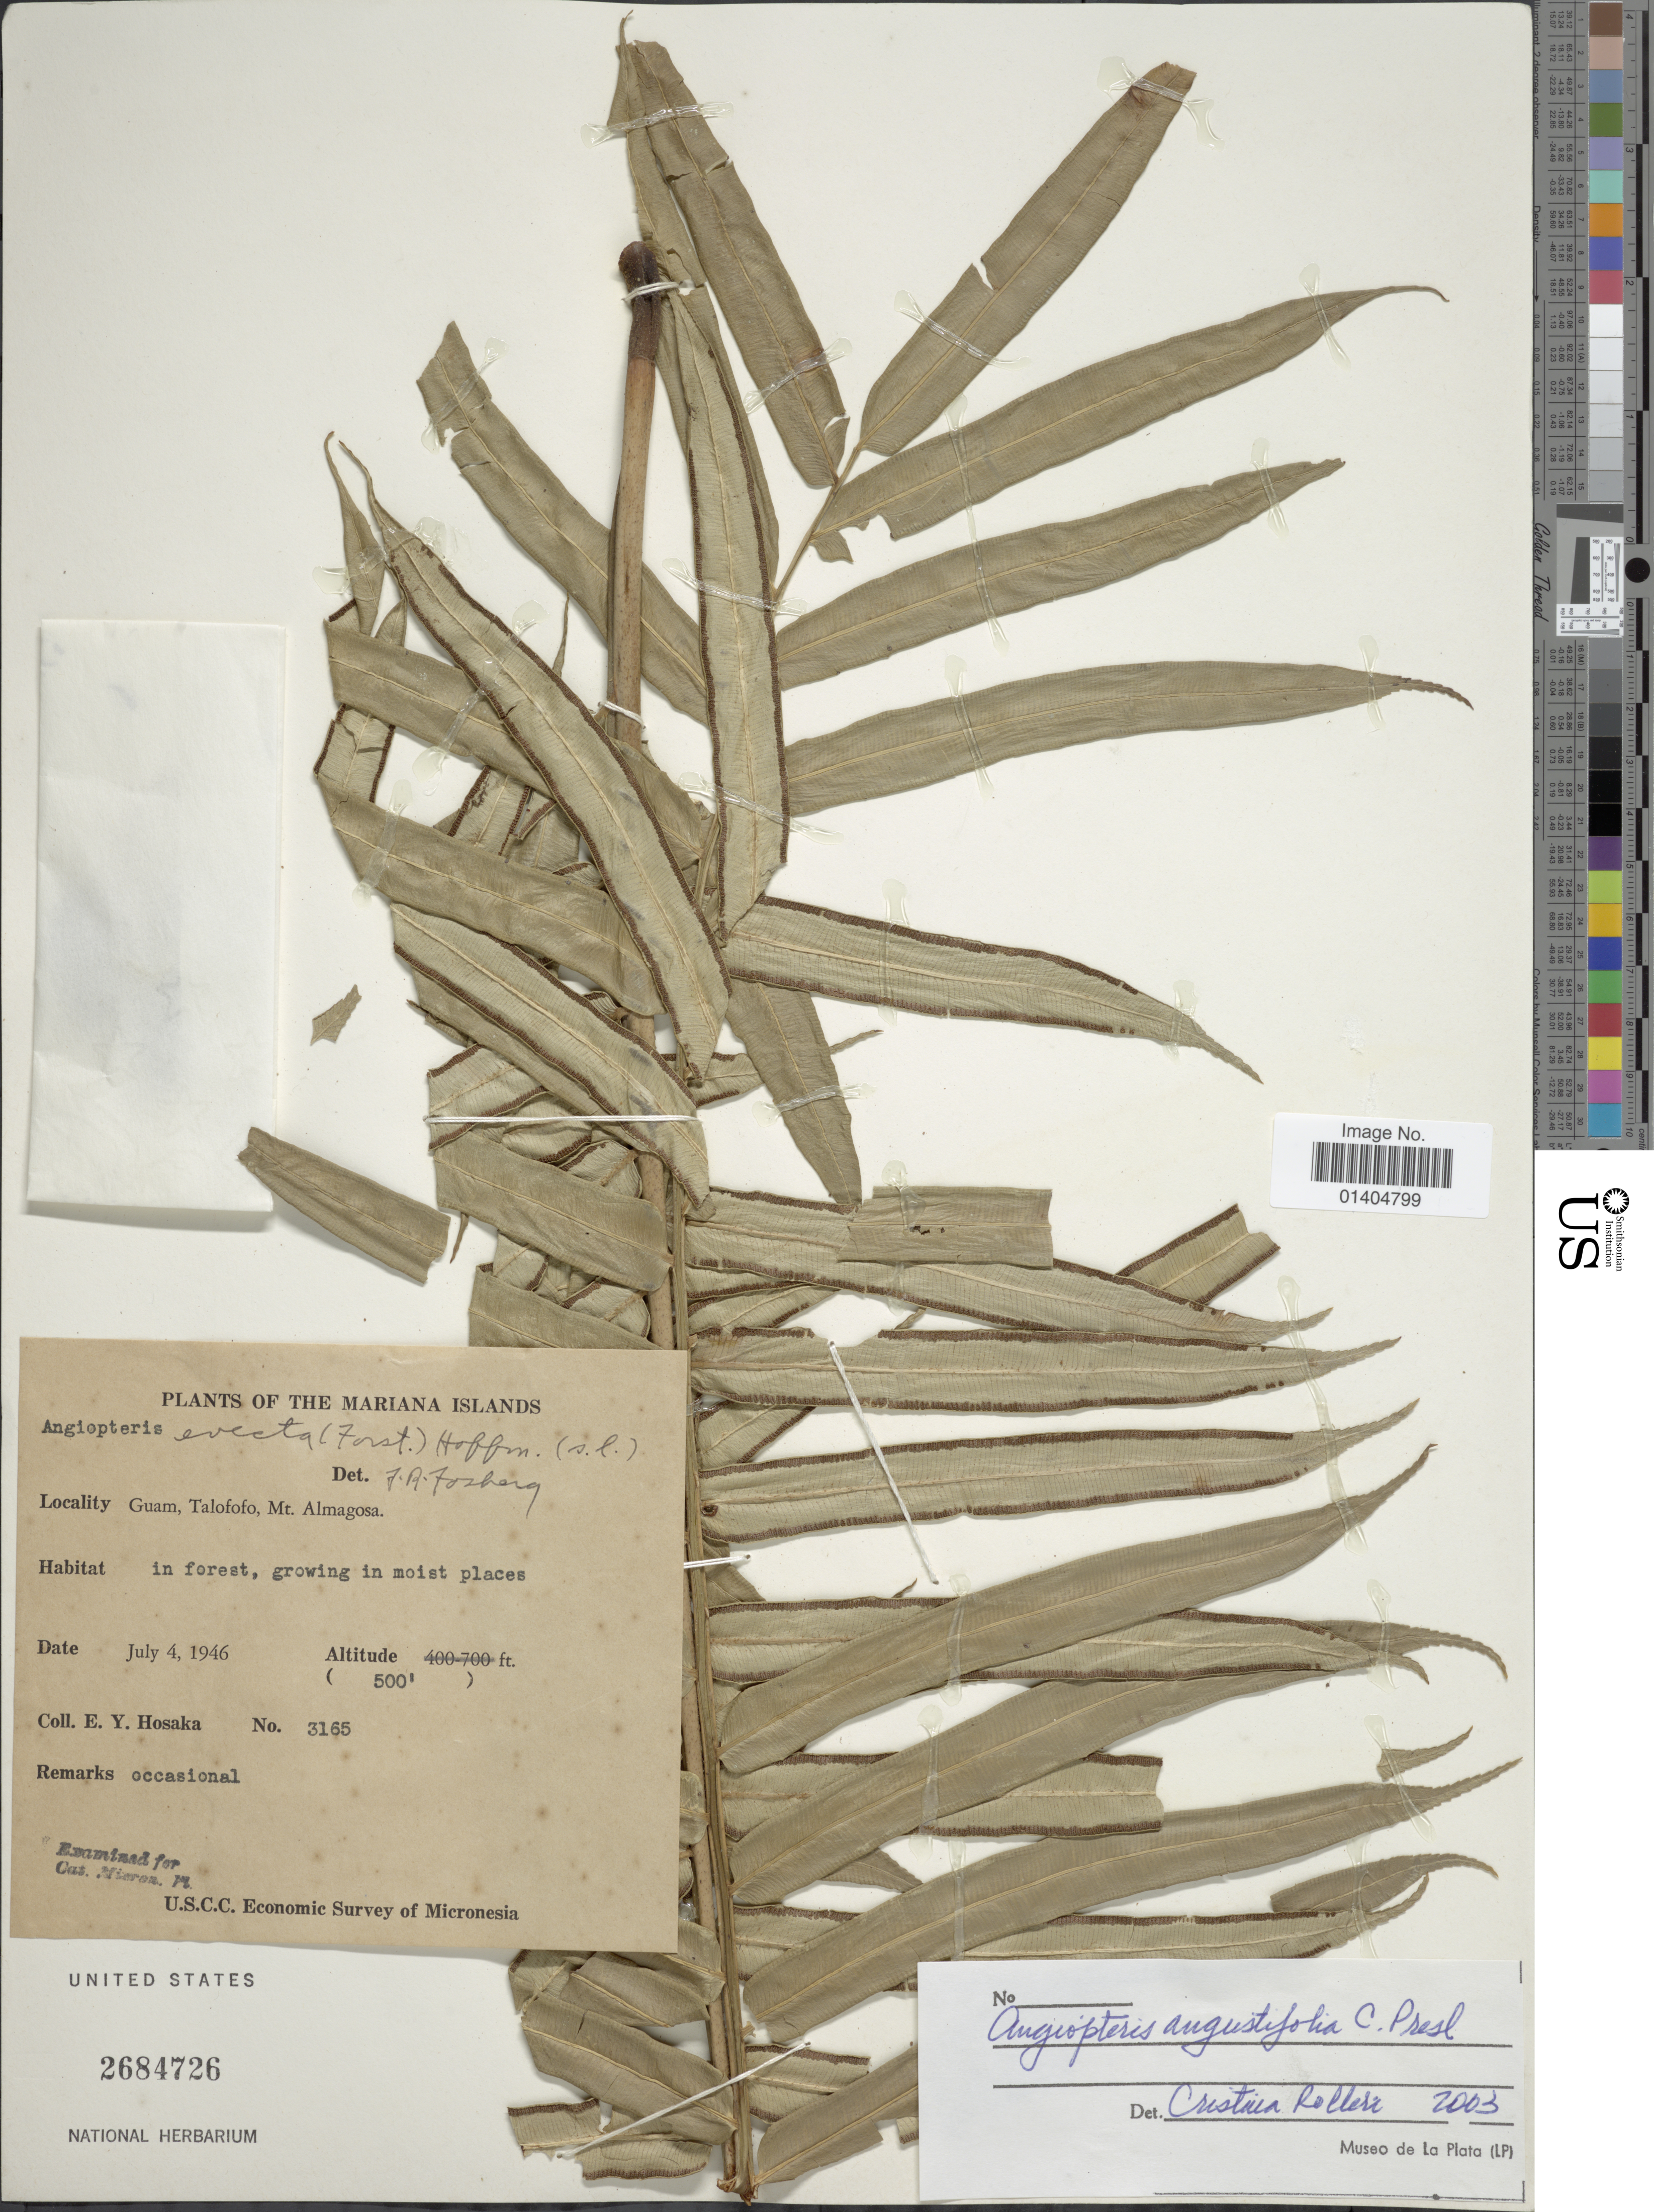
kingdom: Plantae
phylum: Tracheophyta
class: Polypodiopsida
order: Marattiales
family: Marattiaceae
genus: Angiopteris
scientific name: Angiopteris angustifolia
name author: C. Presl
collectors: E. Y. Hosaka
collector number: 3165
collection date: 1946-07-04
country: Guam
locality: Guam, Talofofo, Mt. Almagosa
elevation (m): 152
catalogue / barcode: US 2684726